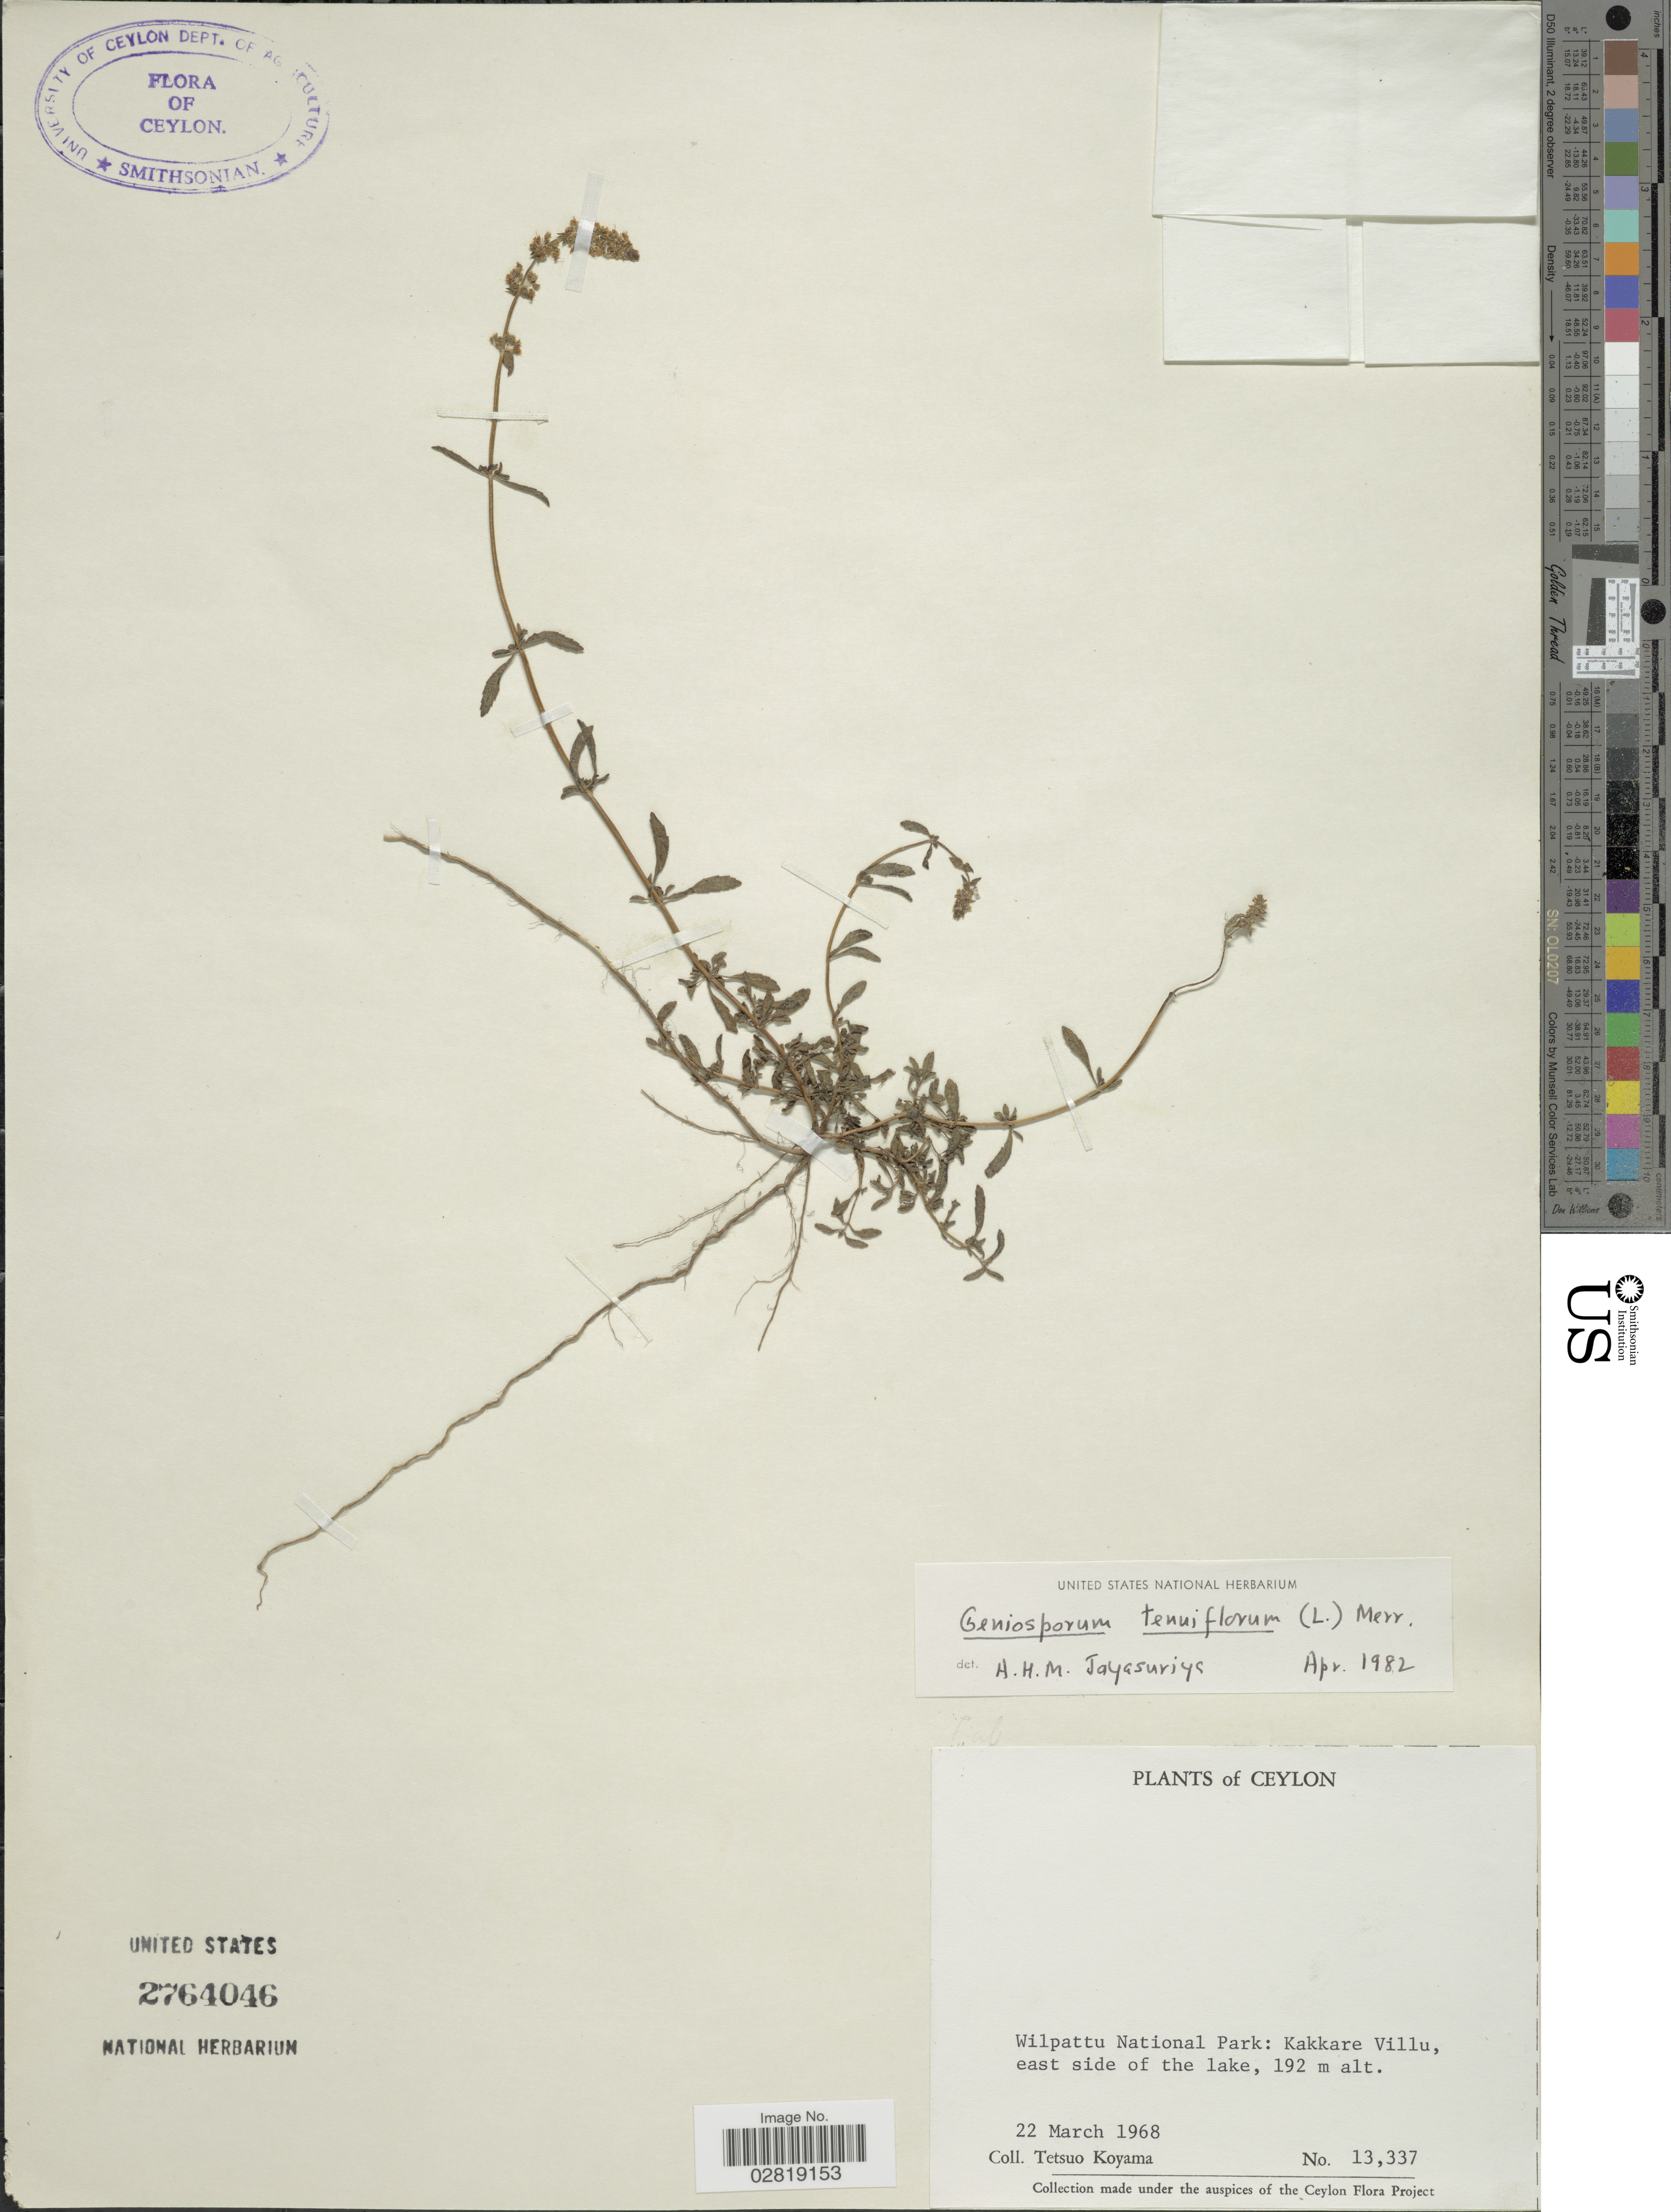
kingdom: Plantae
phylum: Tracheophyta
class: Magnoliopsida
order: Lamiales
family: Lamiaceae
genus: Geniosporum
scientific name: Geniosporum tenuiflorum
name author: (L.) Merr.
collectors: T. Koyama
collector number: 13337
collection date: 1968-03-22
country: Sri Lanka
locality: Ceylon. Wilpattu National Park: Kakkare Villu, east side of the lake.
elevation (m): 192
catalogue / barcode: US 2764046